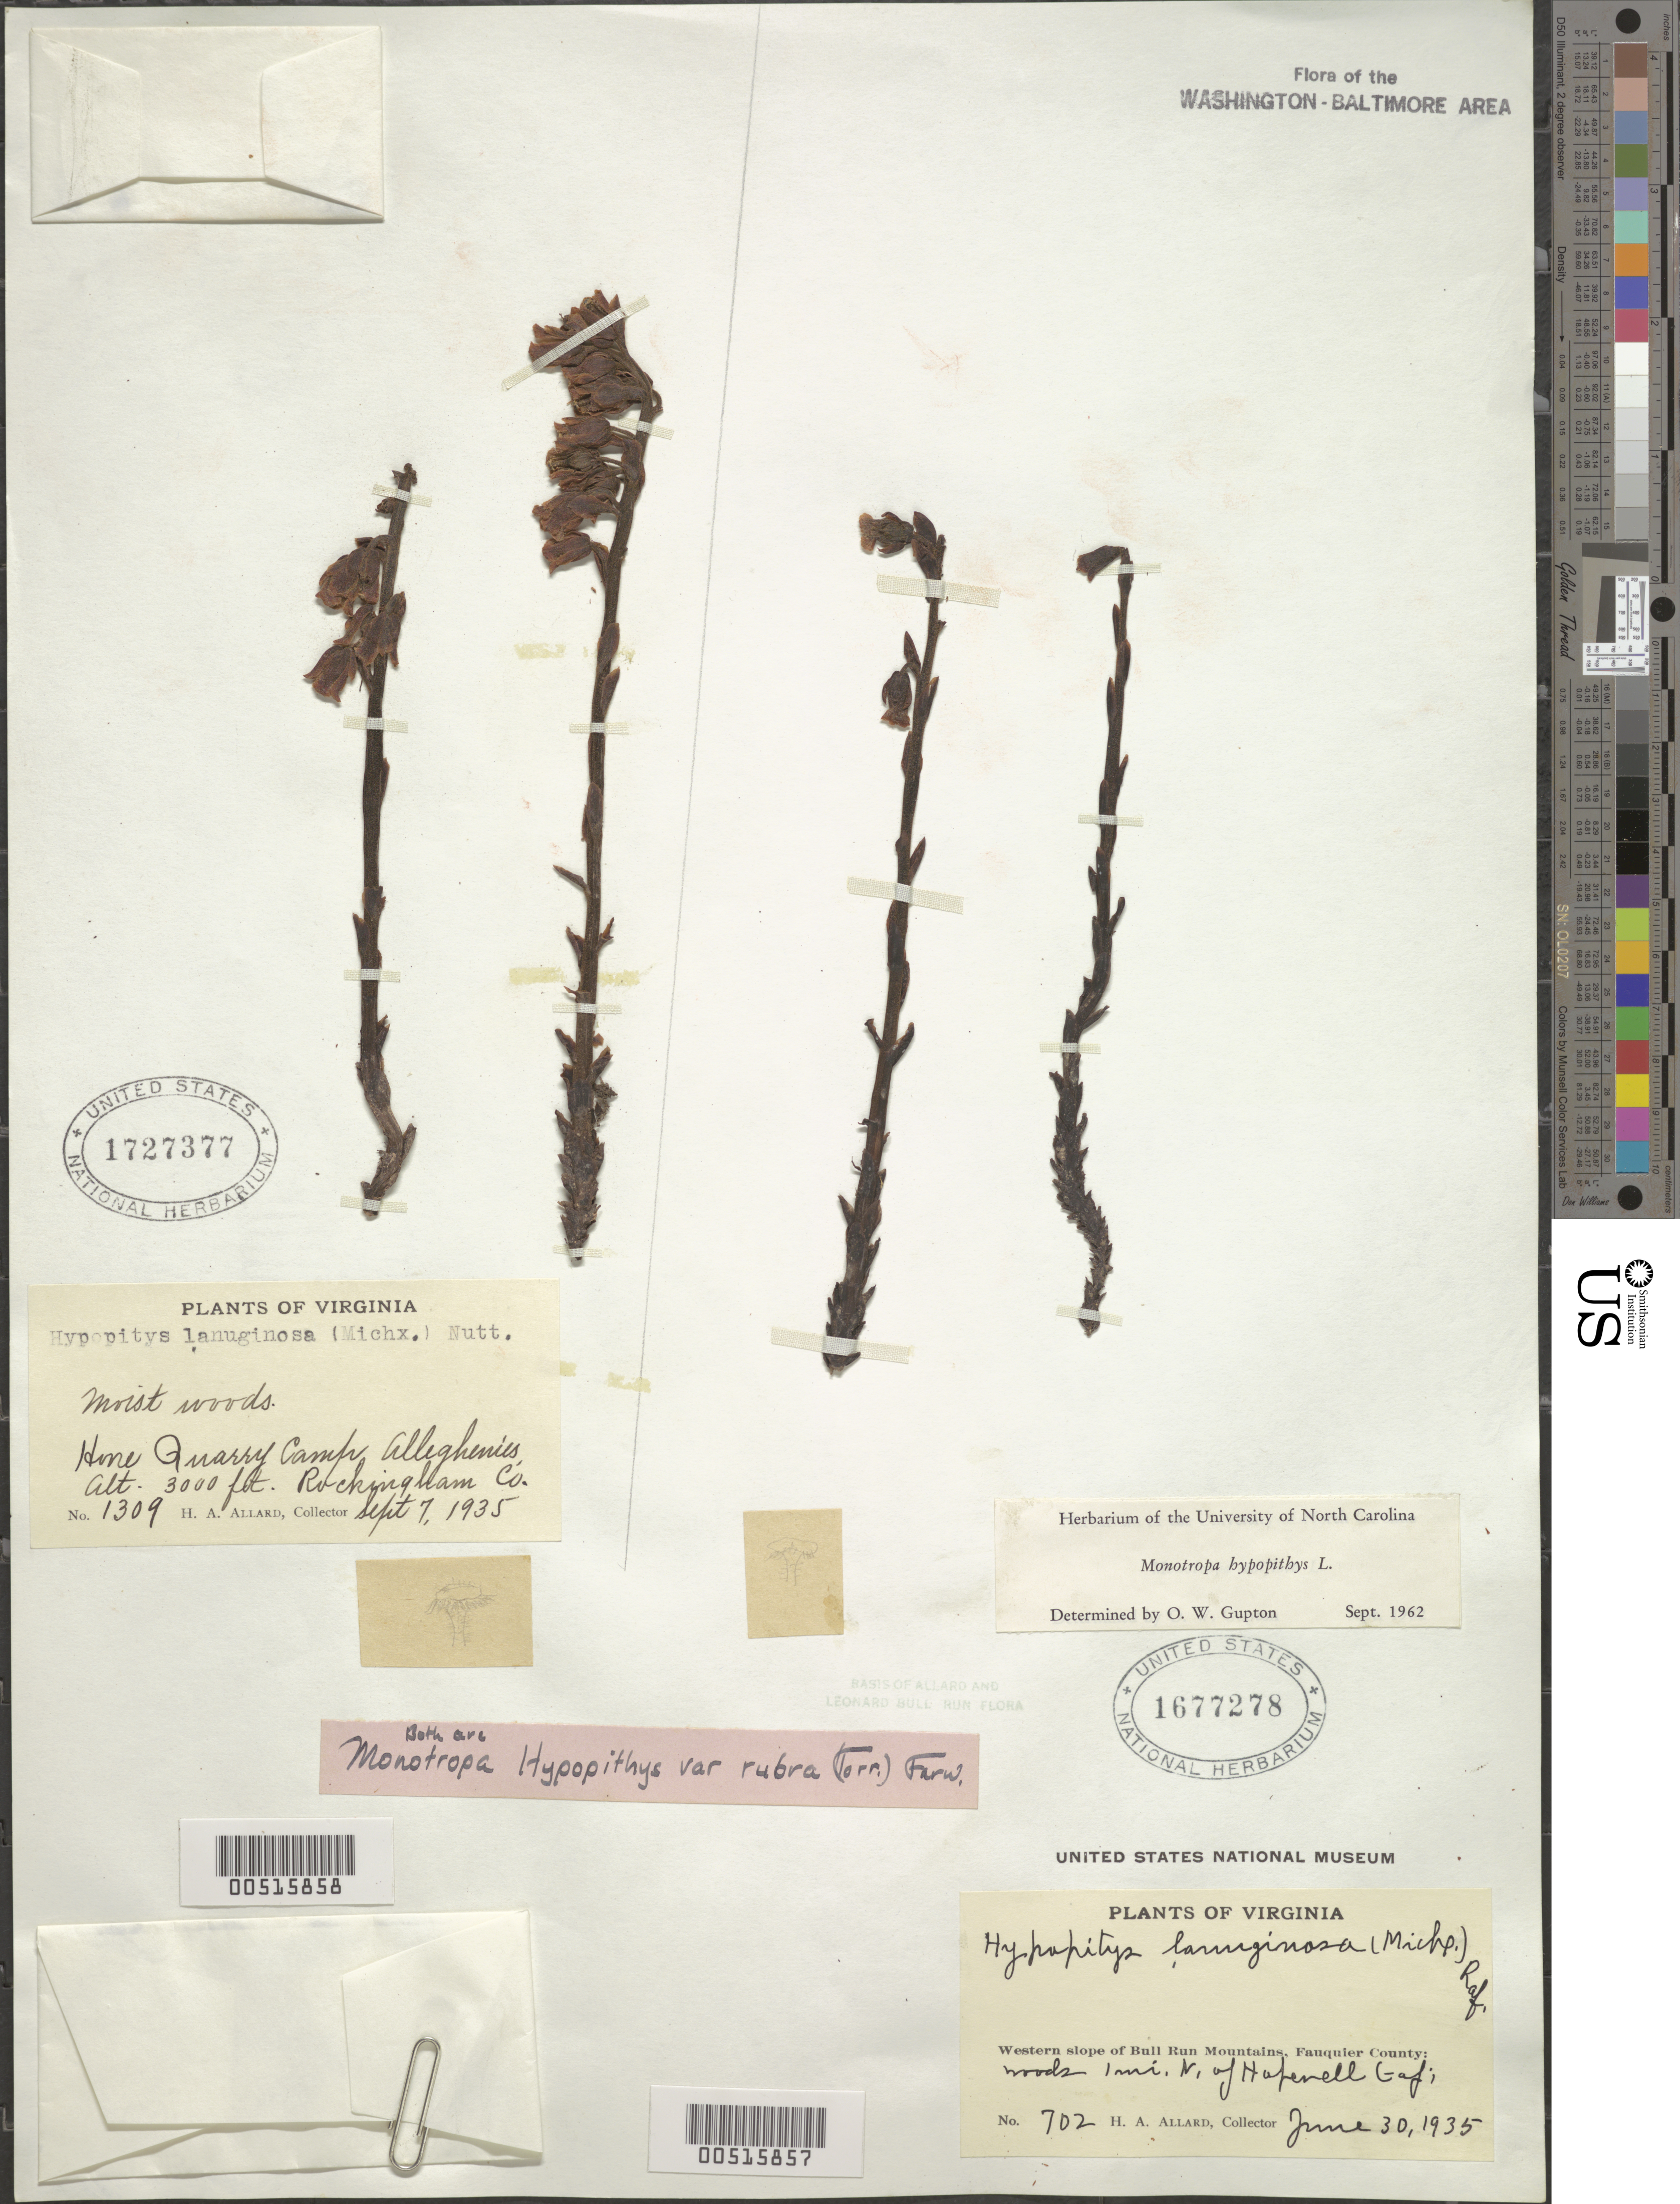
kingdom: Plantae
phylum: Tracheophyta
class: Magnoliopsida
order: Ericales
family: Ericaceae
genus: Monotropa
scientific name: Monotropa hypopitys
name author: L.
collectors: H. A. Allard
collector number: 1309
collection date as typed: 07 Sep 1935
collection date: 1935-09-07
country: United States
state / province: Virginia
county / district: Rockingham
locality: Quarry camp, alleghenies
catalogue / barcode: US 1727377